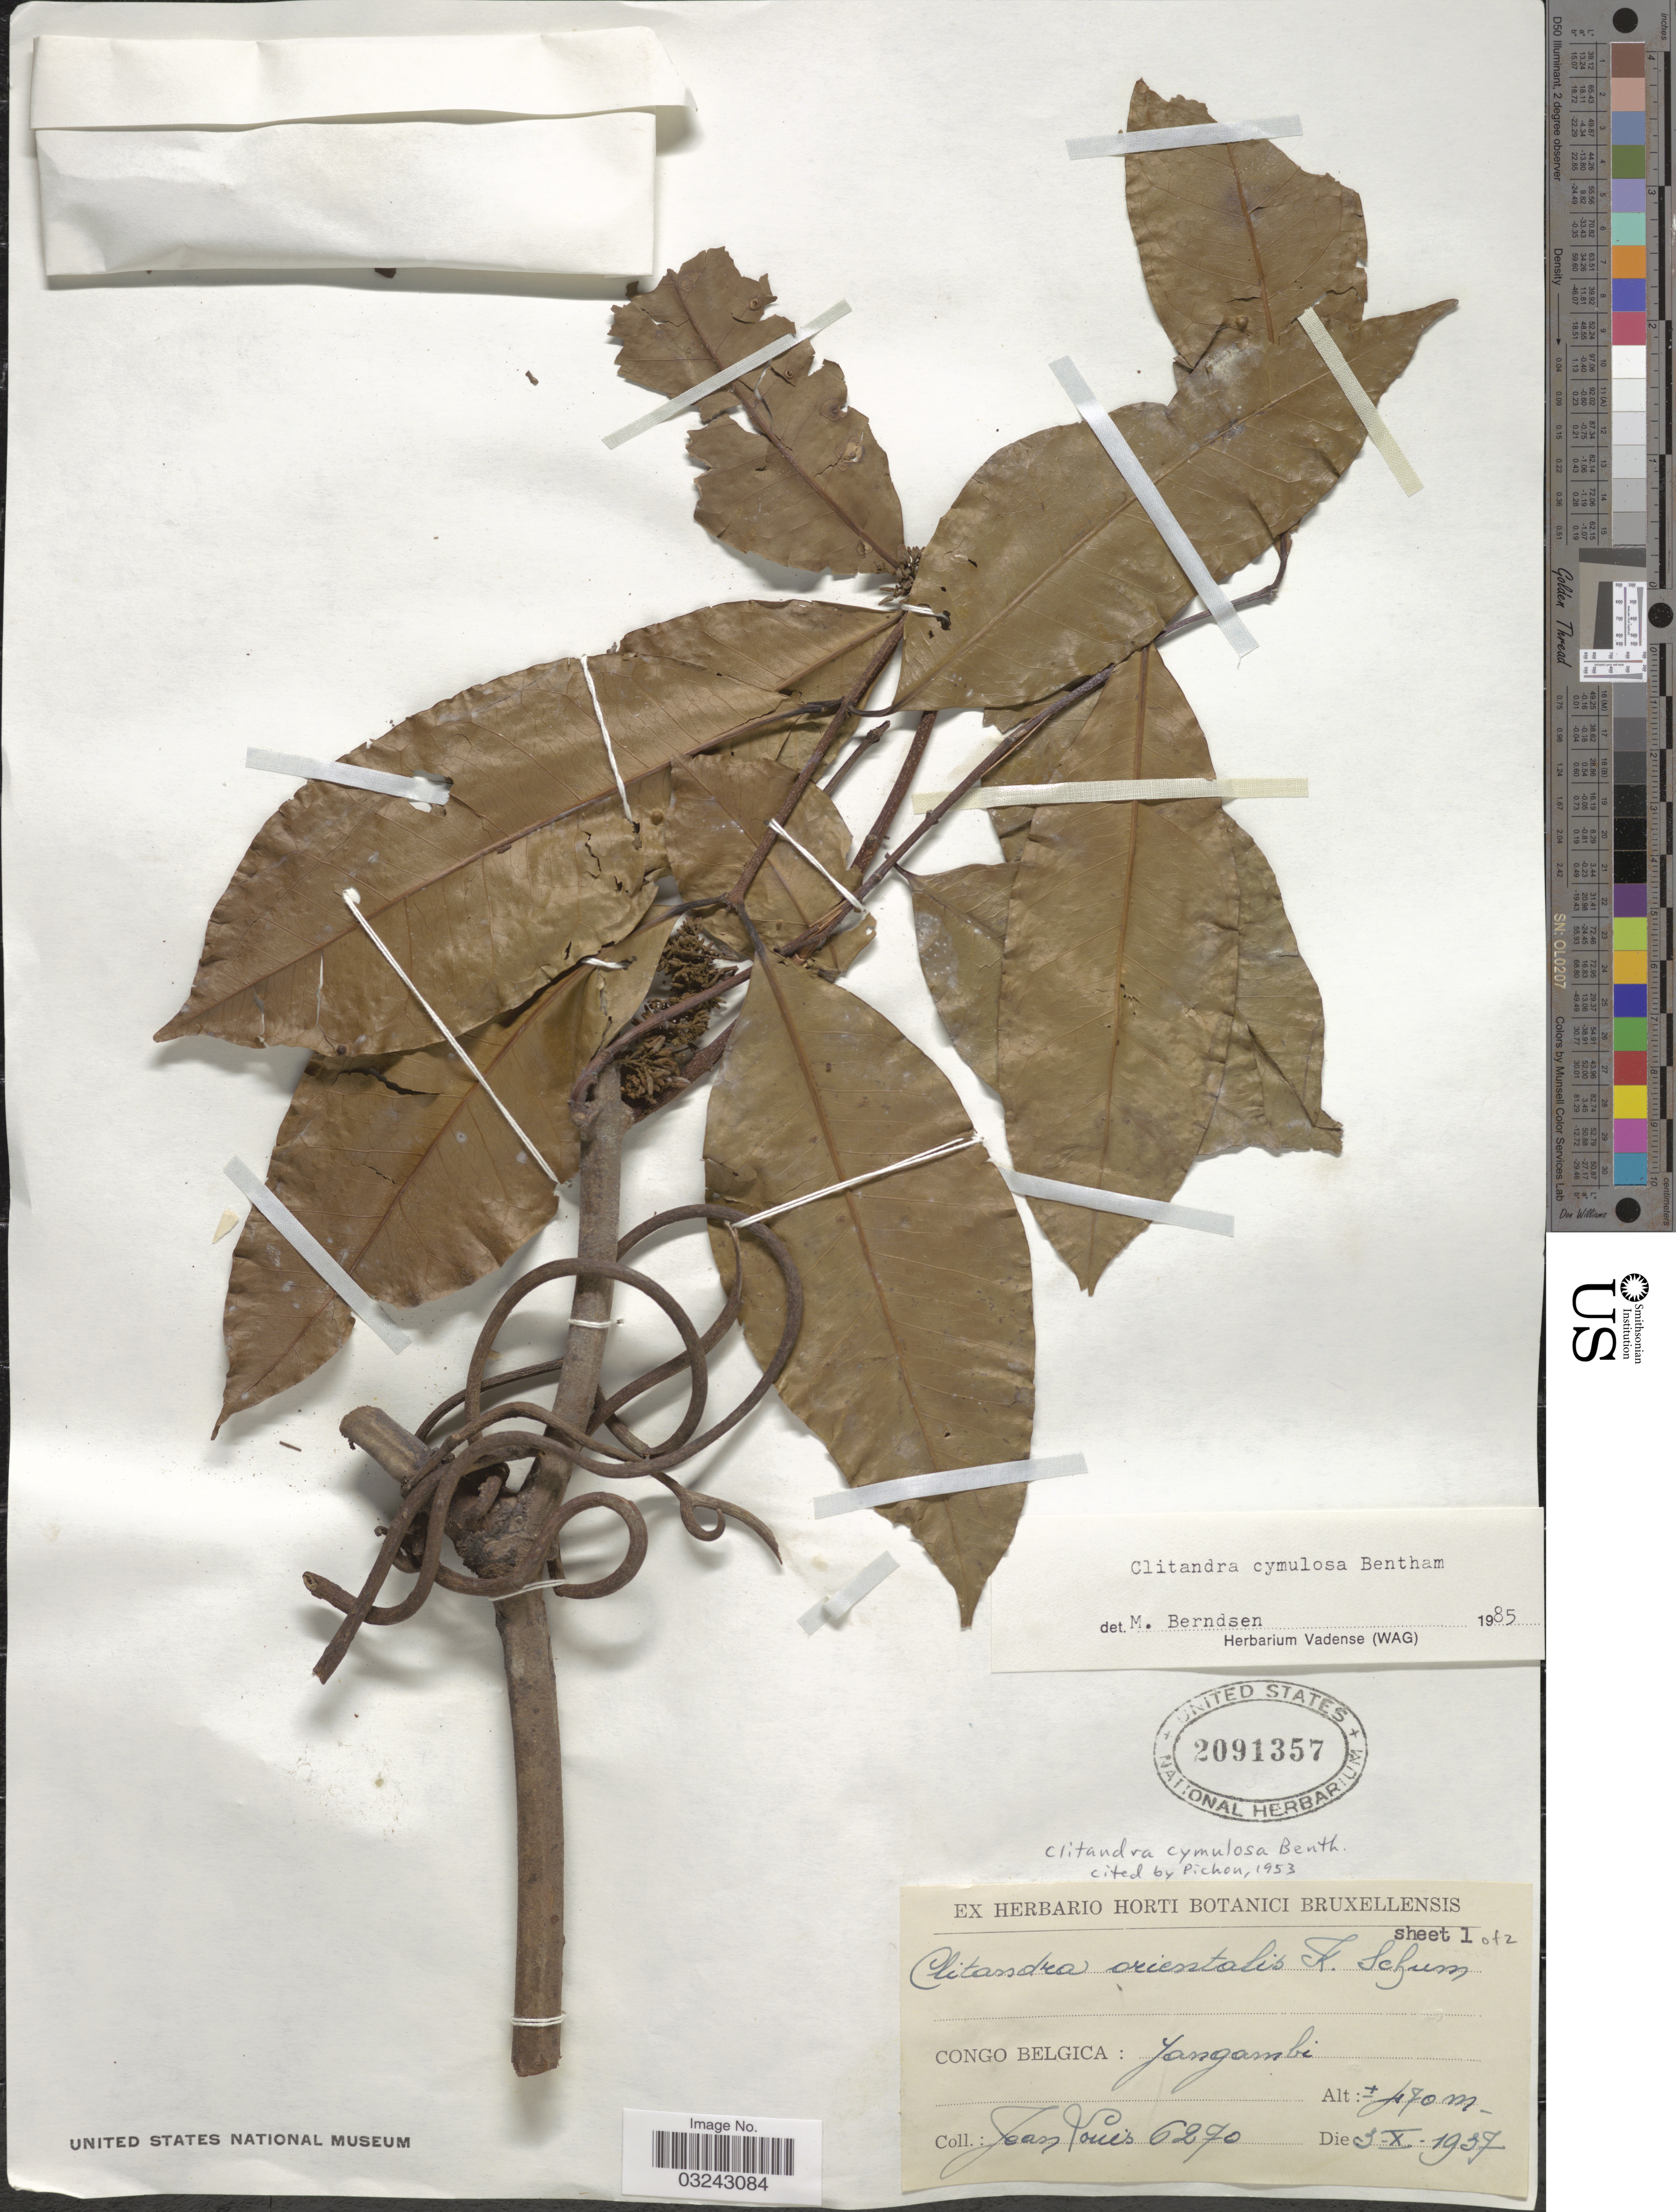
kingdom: Plantae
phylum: Tracheophyta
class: Magnoliopsida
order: Gentianales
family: Apocynaceae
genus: Clitandra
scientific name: Clitandra cymulosa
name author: Benth.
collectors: J. Louis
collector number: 6270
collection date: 1937-10-03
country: Congo, Democratic Republic of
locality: Congo Belgica: Yangambi.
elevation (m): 470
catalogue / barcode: US 2091357